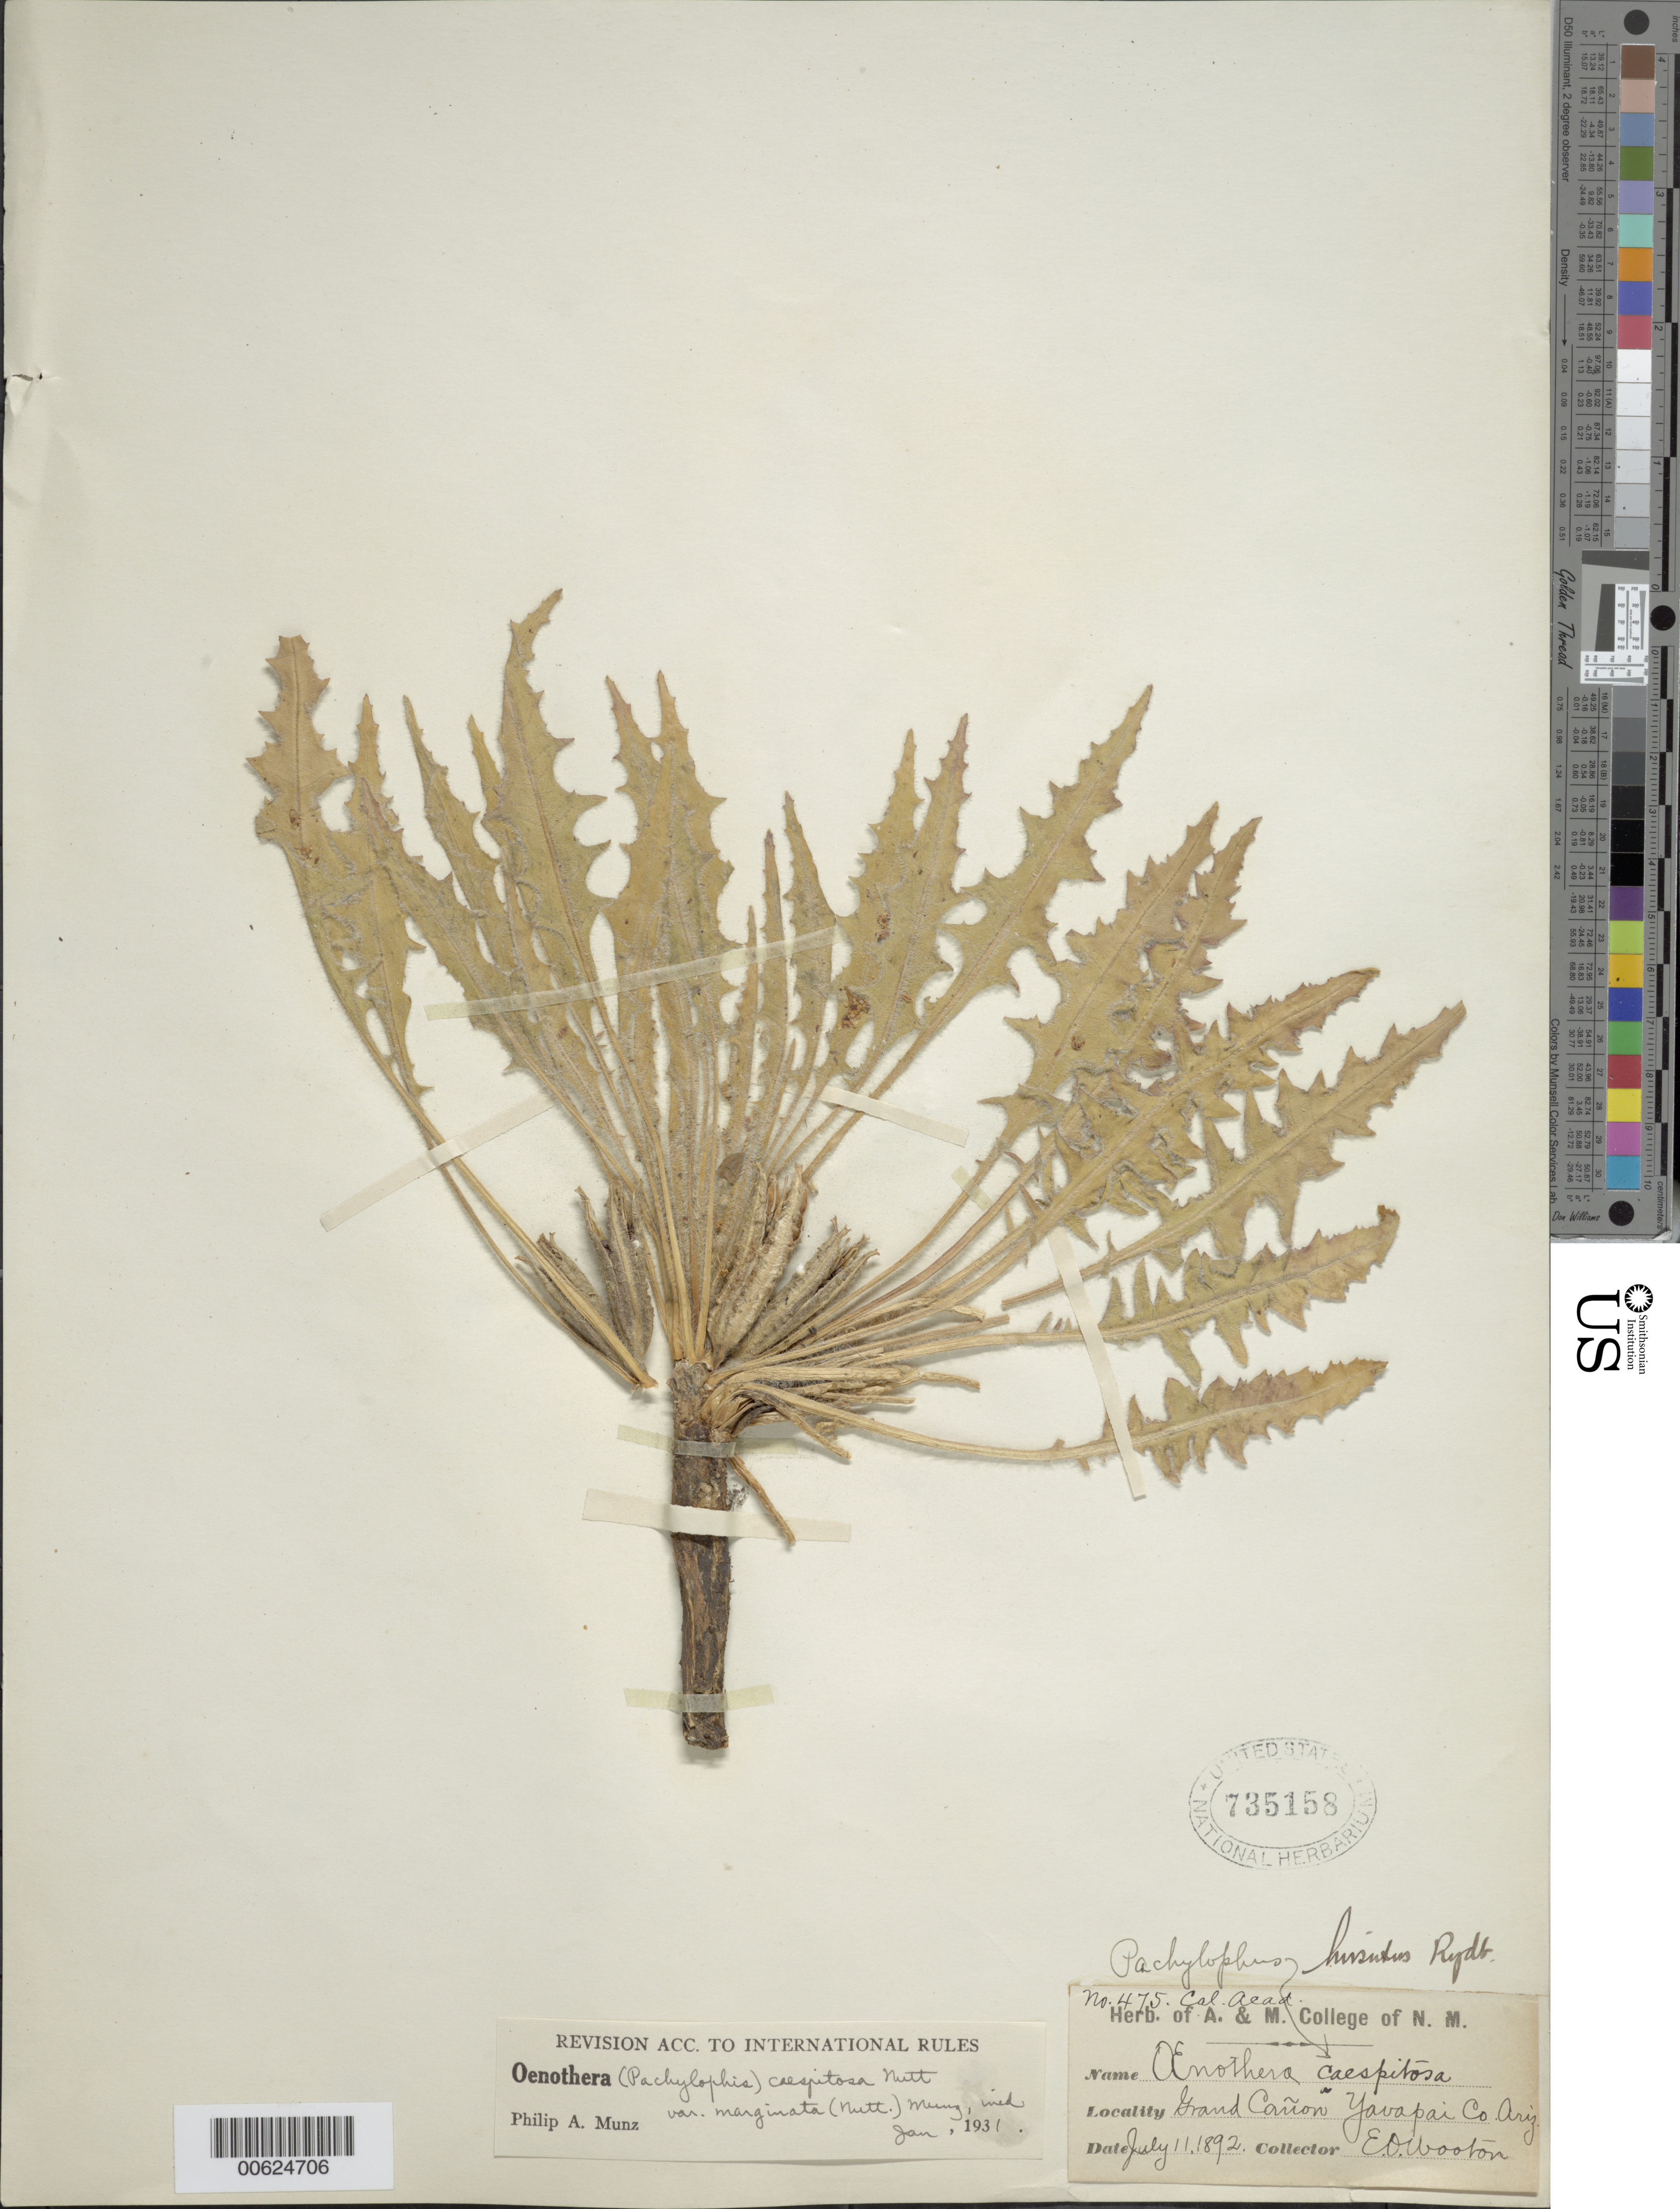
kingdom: Plantae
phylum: Tracheophyta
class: Magnoliopsida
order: Myrtales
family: Onagraceae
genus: Oenothera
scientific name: Oenothera cespitosa subsp. marginata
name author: (Nutt. ex Hook. & Arn.) Munz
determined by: Munz, Philip A.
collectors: E. O. Wooton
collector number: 475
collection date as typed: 11 Jul 1892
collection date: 1892-07-11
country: United States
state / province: Arizona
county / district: Yavapai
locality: Grand Canyon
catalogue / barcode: US 735158